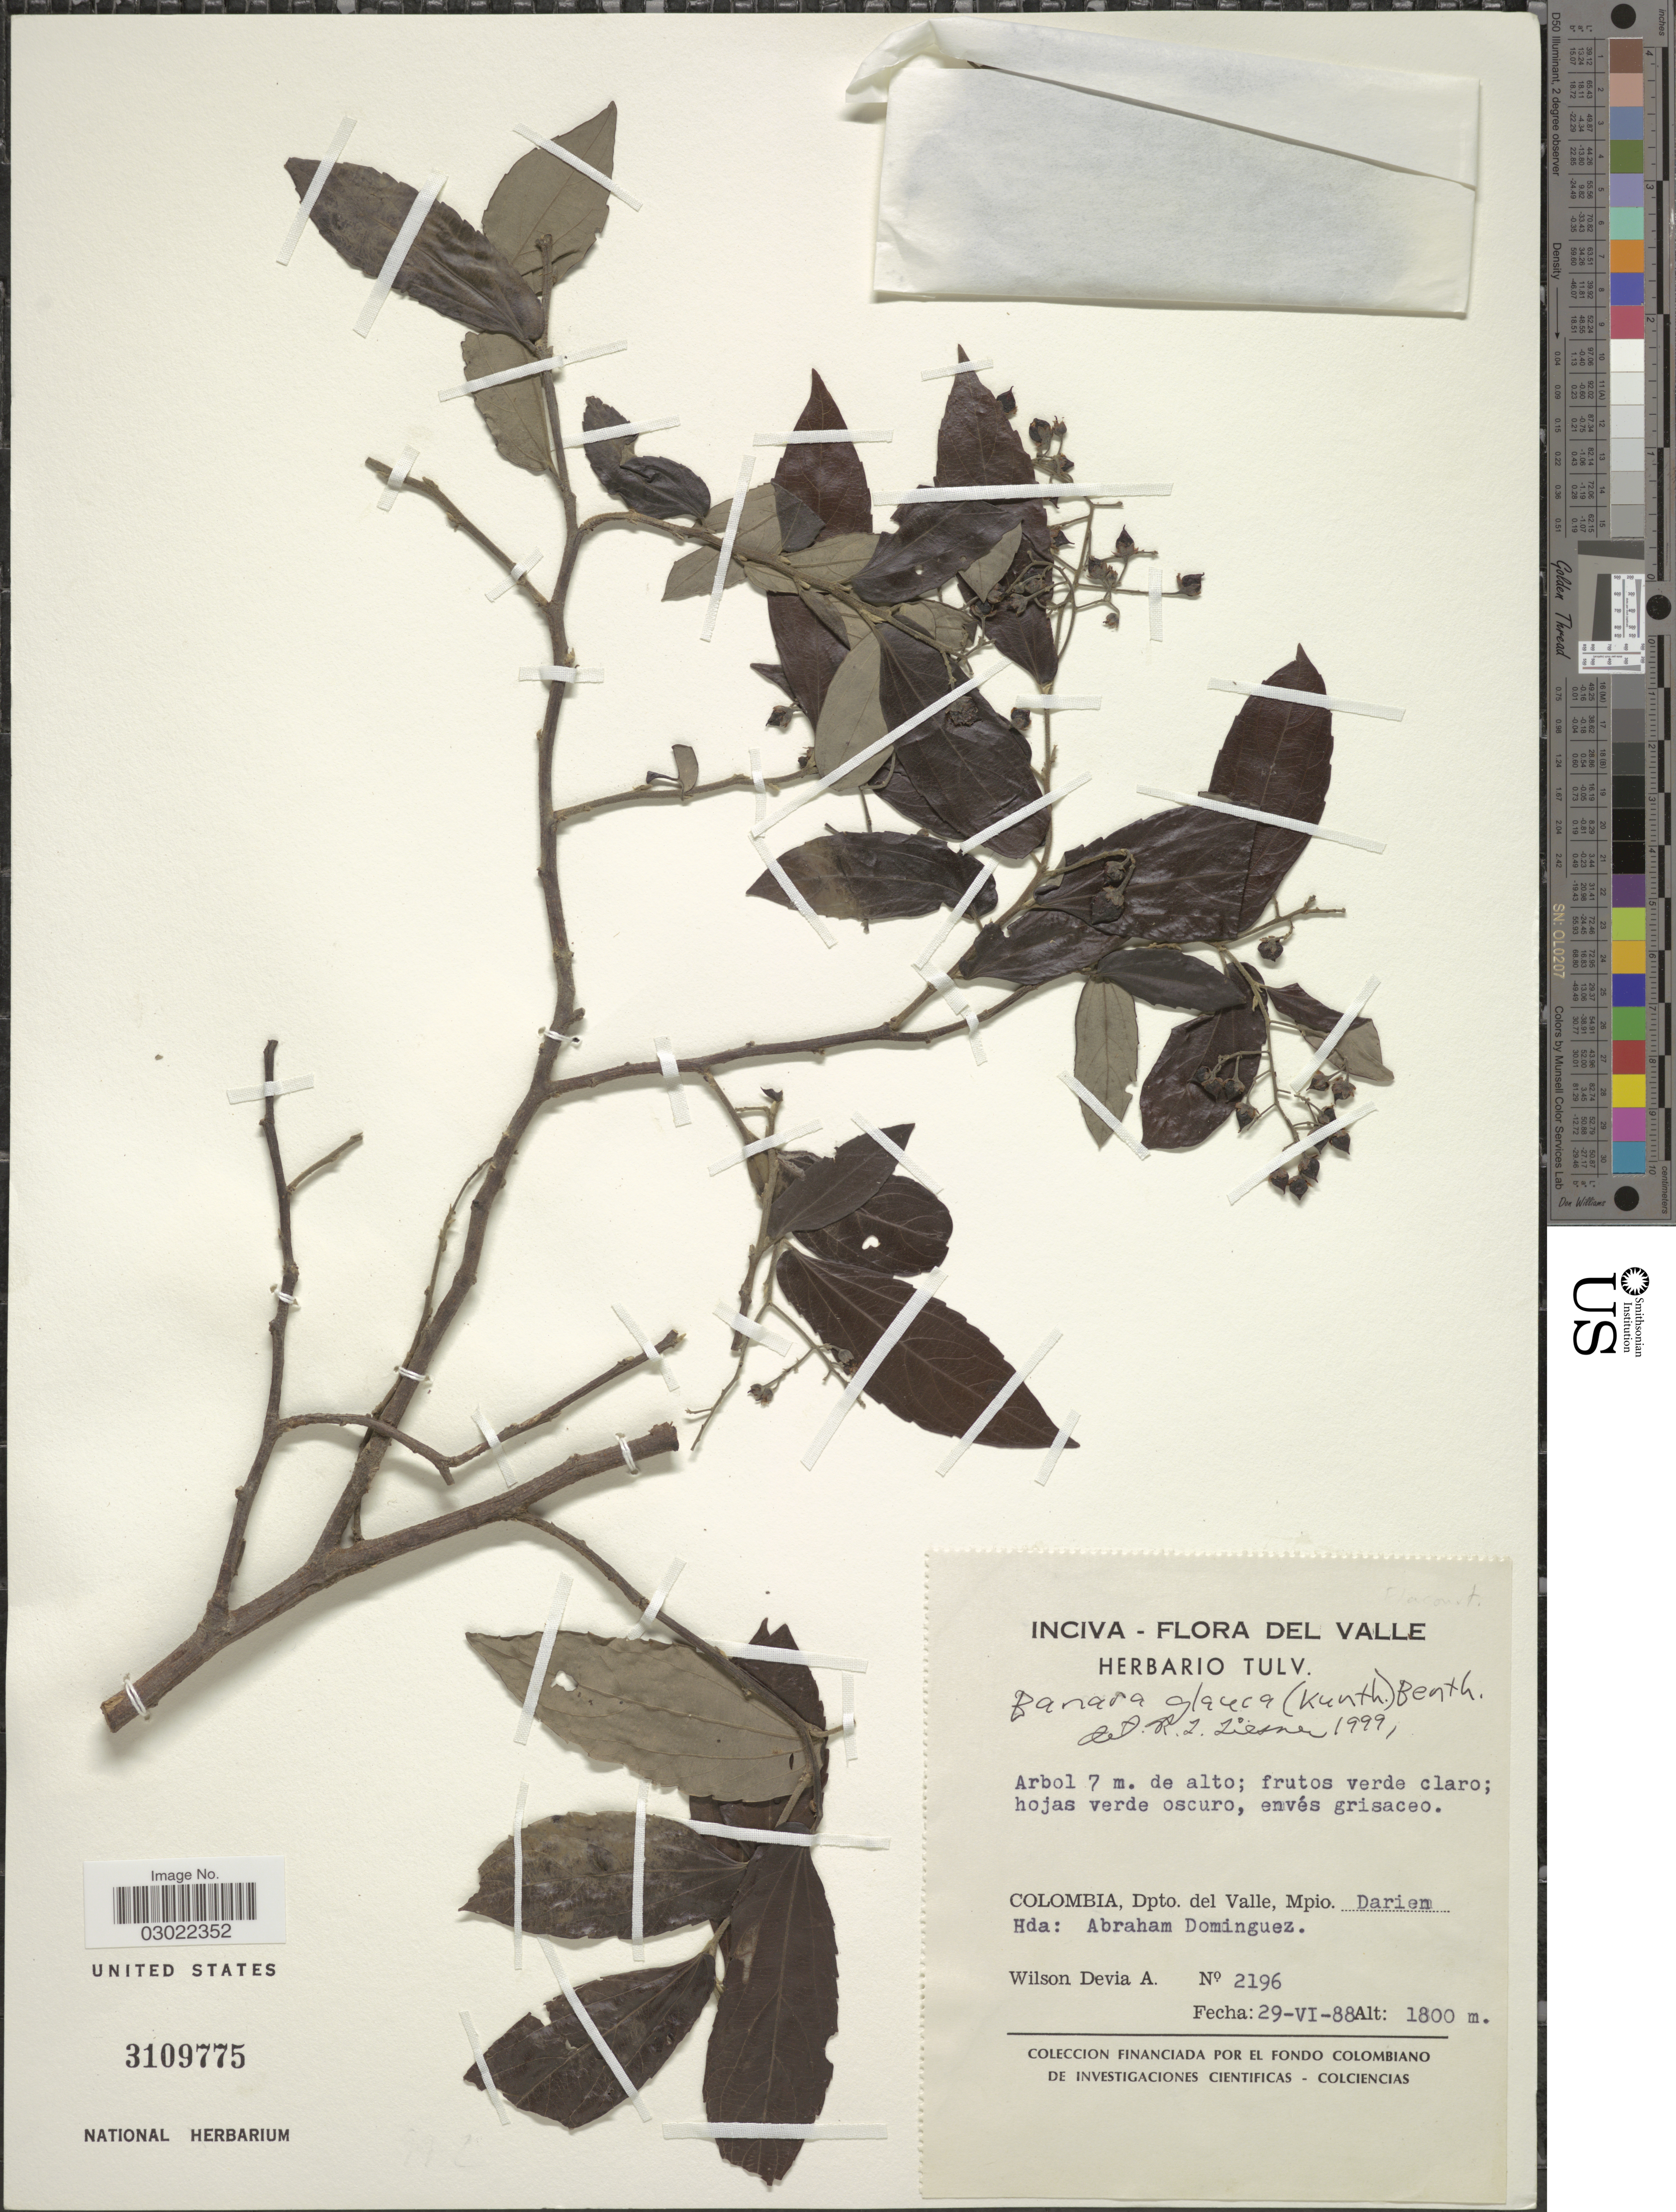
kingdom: Plantae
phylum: Tracheophyta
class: Magnoliopsida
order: Malpighiales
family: Salicaceae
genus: Banara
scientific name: Banara glauca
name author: (Kunth) Benth.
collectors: W. Devia A.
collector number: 2196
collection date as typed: Transcribed d/m/y: 29/6/88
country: Colombia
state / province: Valle del Cauca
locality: Dpto. del Valle, Mpio. Darien. Hda: Abraham Dominguez.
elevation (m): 1800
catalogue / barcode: US 3109775